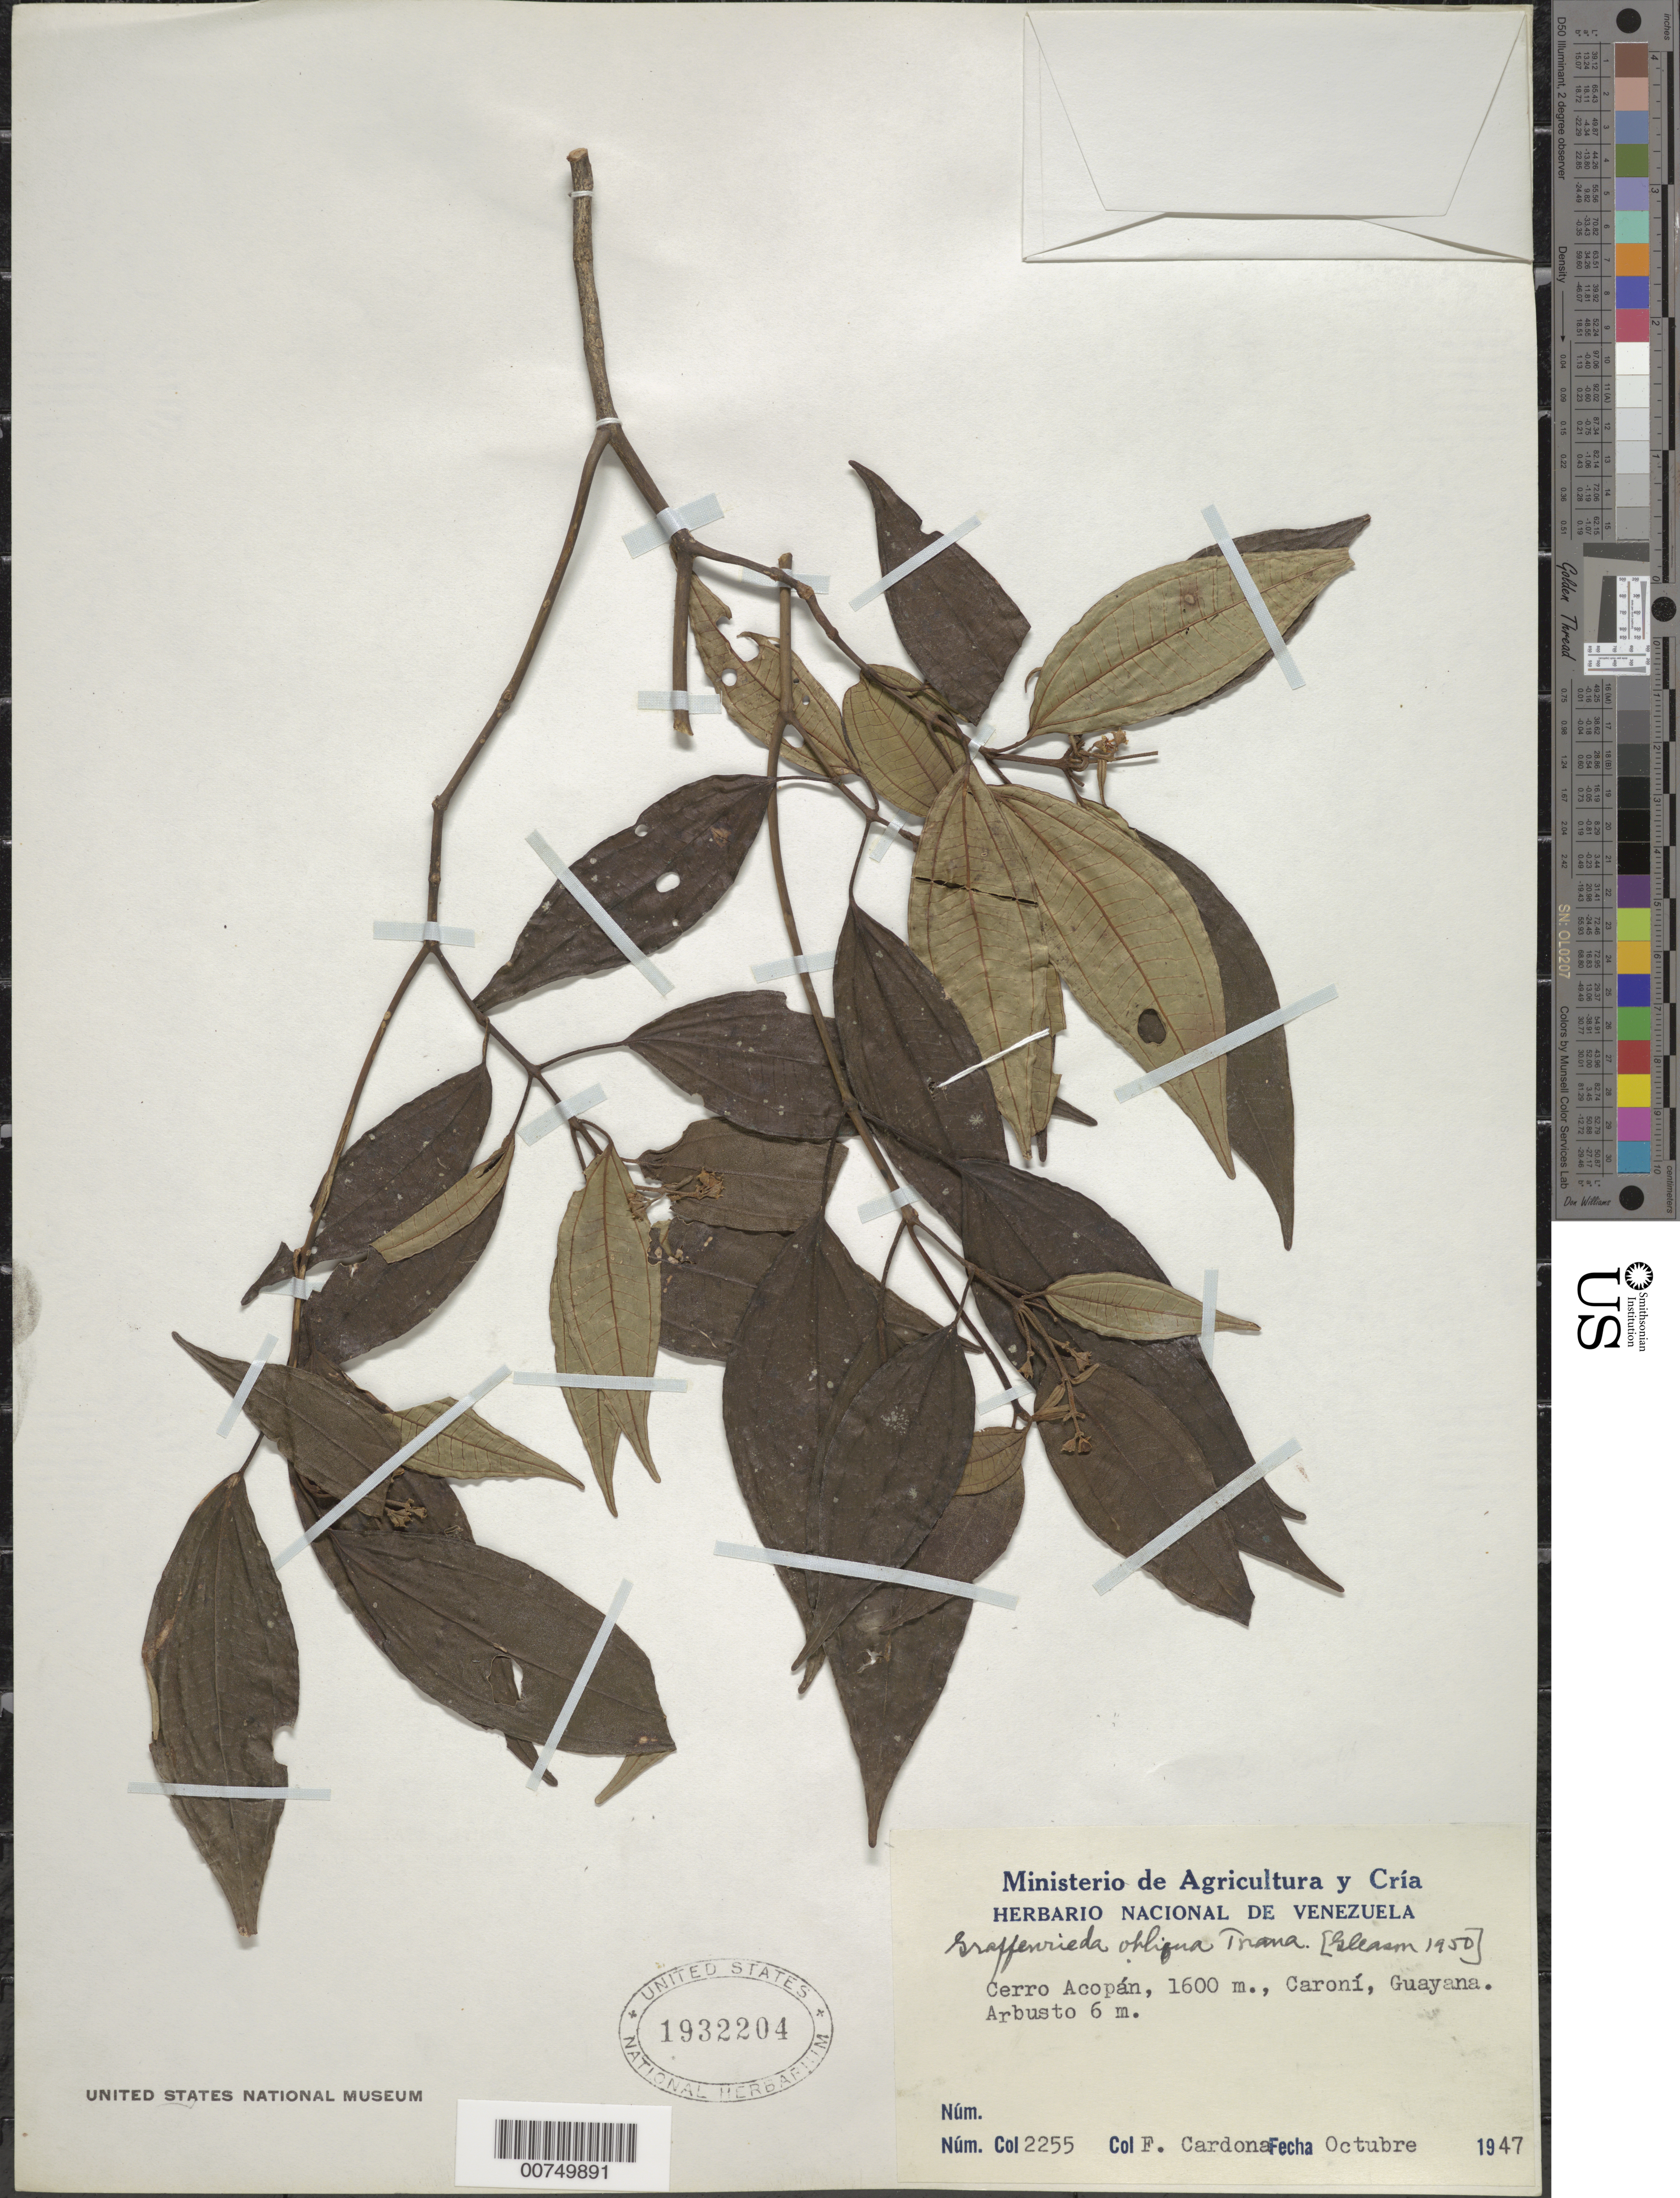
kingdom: Plantae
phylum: Tracheophyta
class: Magnoliopsida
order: Myrtales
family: Melastomataceae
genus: Graffenrieda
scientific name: Graffenrieda obliqua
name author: Triana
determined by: Gleason, H. A.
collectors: F. Cardona Puig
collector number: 2255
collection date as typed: Oct-47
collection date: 1947-10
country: Venezuela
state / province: Bolívar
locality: Cerro Upuima, Río Caroní, Guayana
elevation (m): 1600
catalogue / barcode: US 1932204